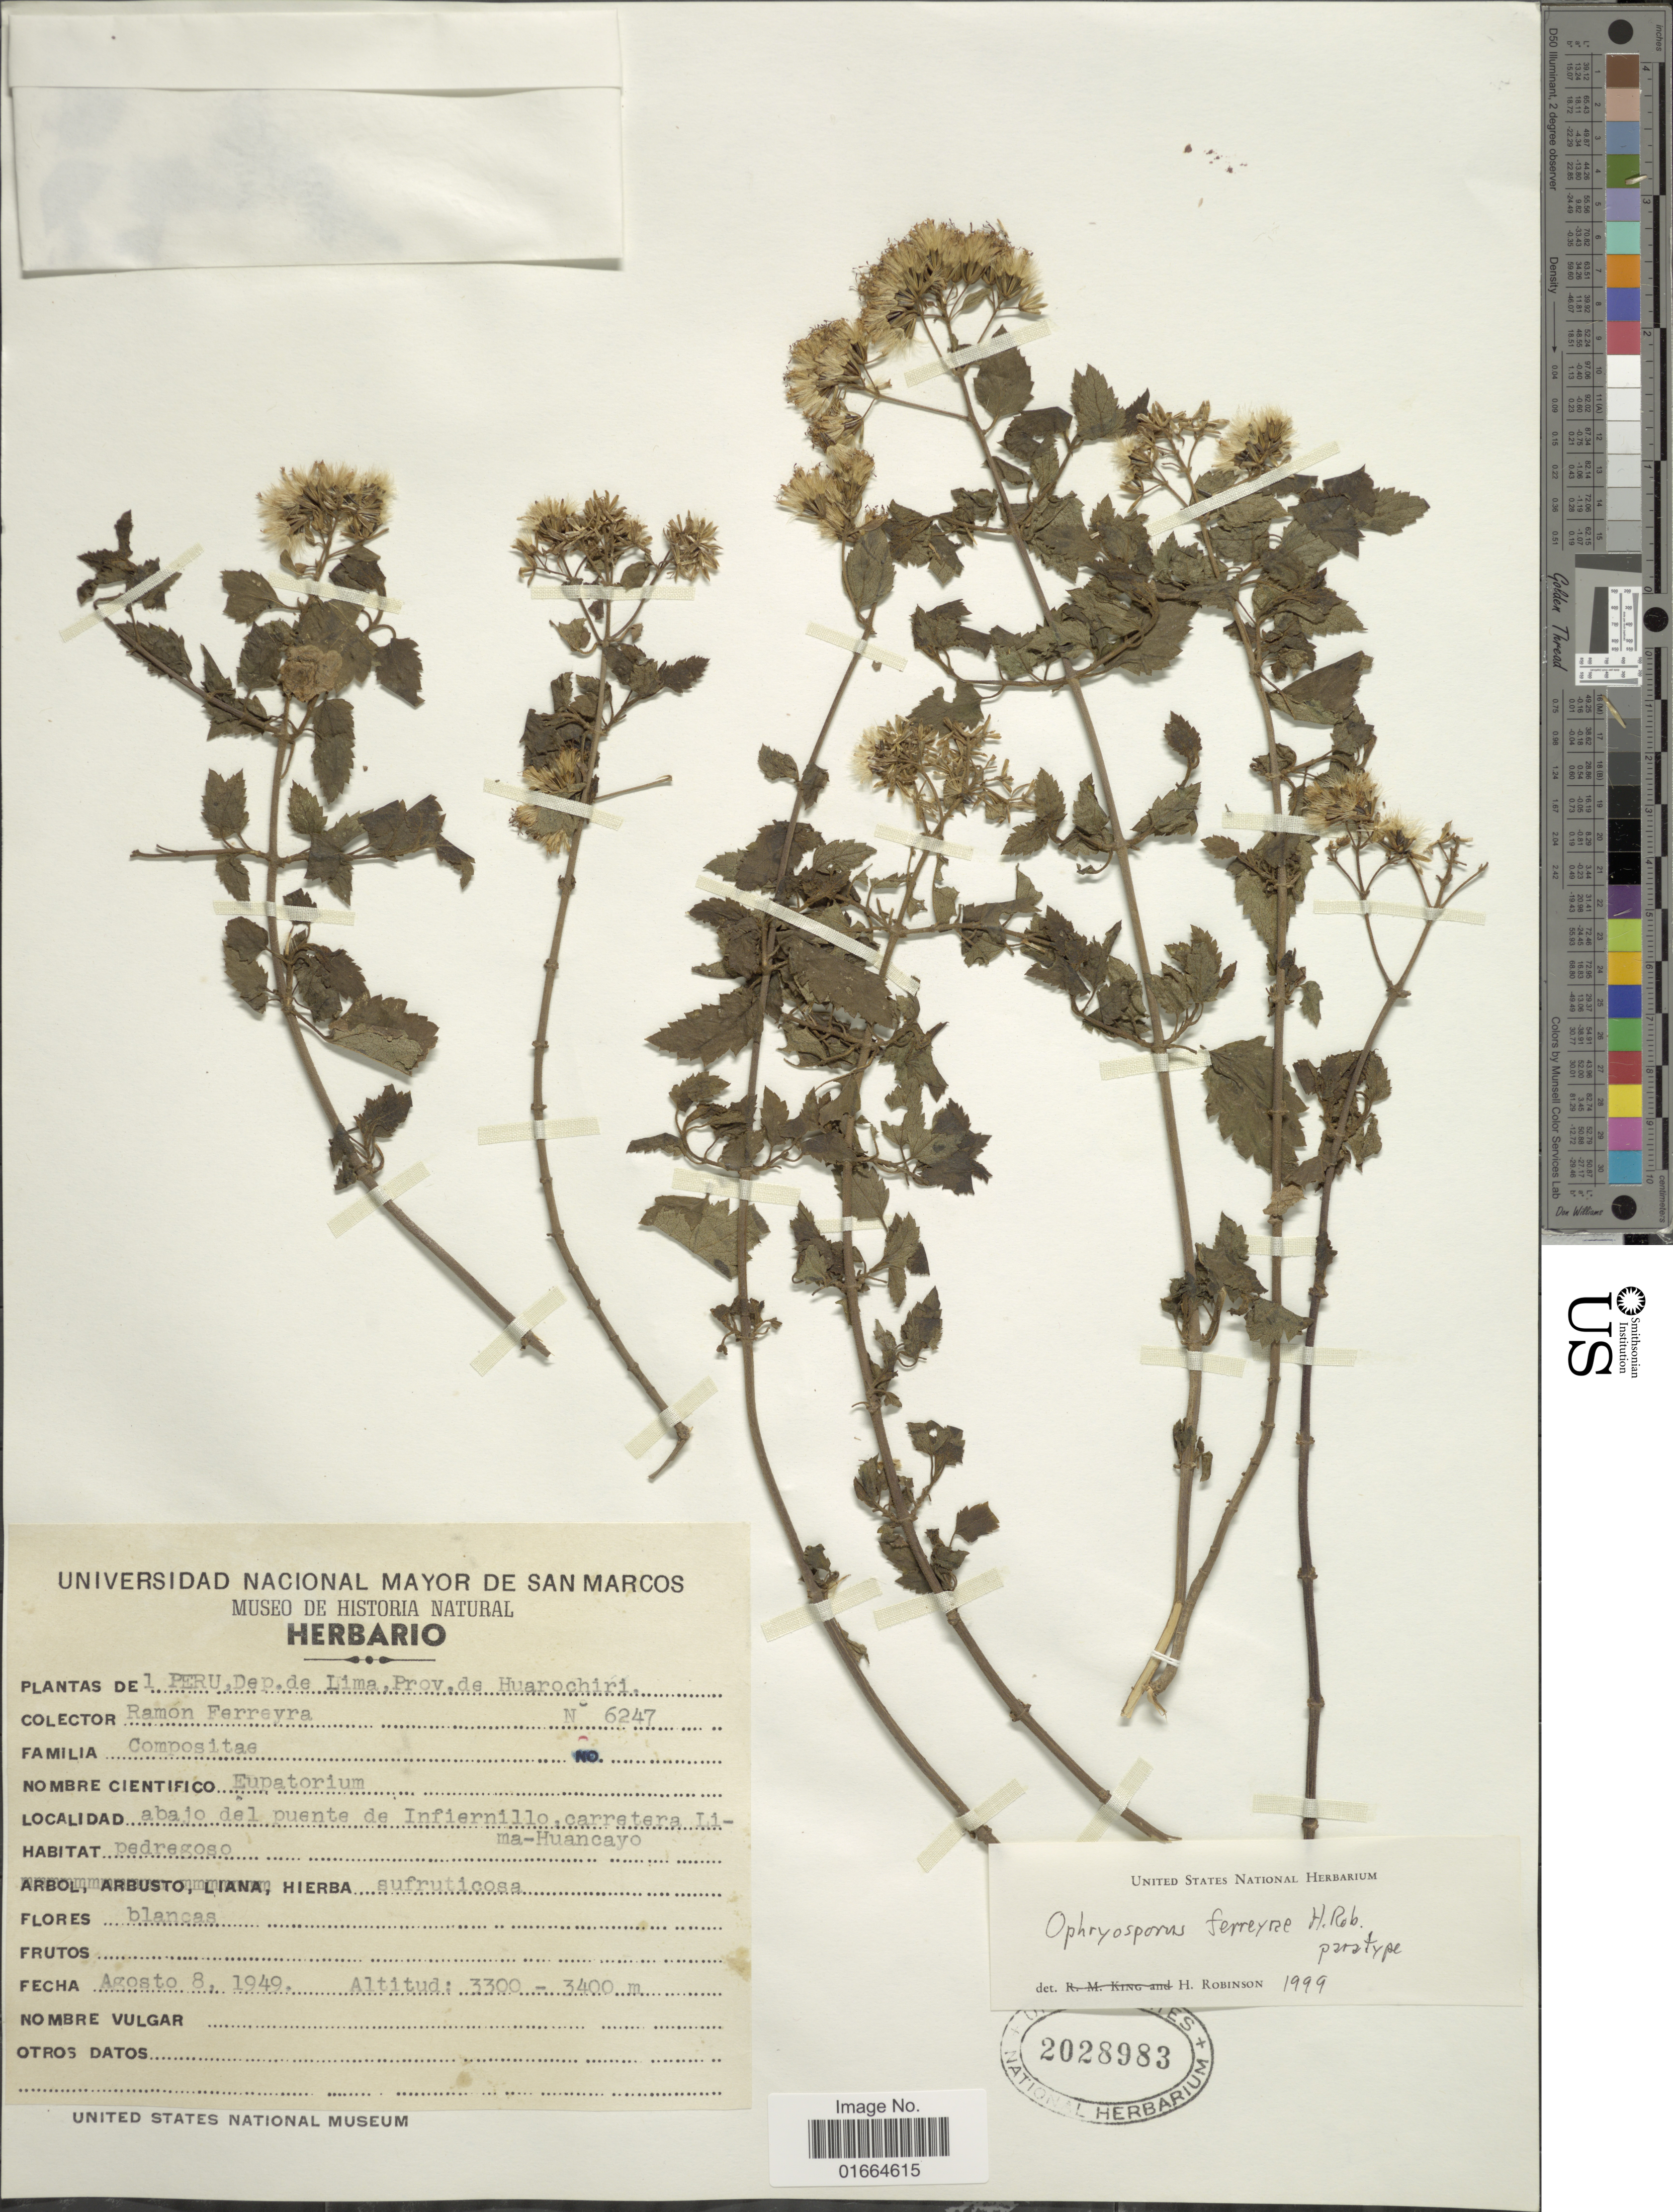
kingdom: Plantae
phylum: Tracheophyta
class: Magnoliopsida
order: Asterales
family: Asteraceae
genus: Ophryosporus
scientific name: Ophryosporus ferreyrii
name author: H. Rob.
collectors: R. A. Ferreyra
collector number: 6247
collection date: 1949-08-08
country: Peru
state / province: Lima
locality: Dep. de Lima, Prov. de Huarochiri, abajo del puente de Infiernillo, carretera Lima-Huancayo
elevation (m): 3300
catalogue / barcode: US 2028983